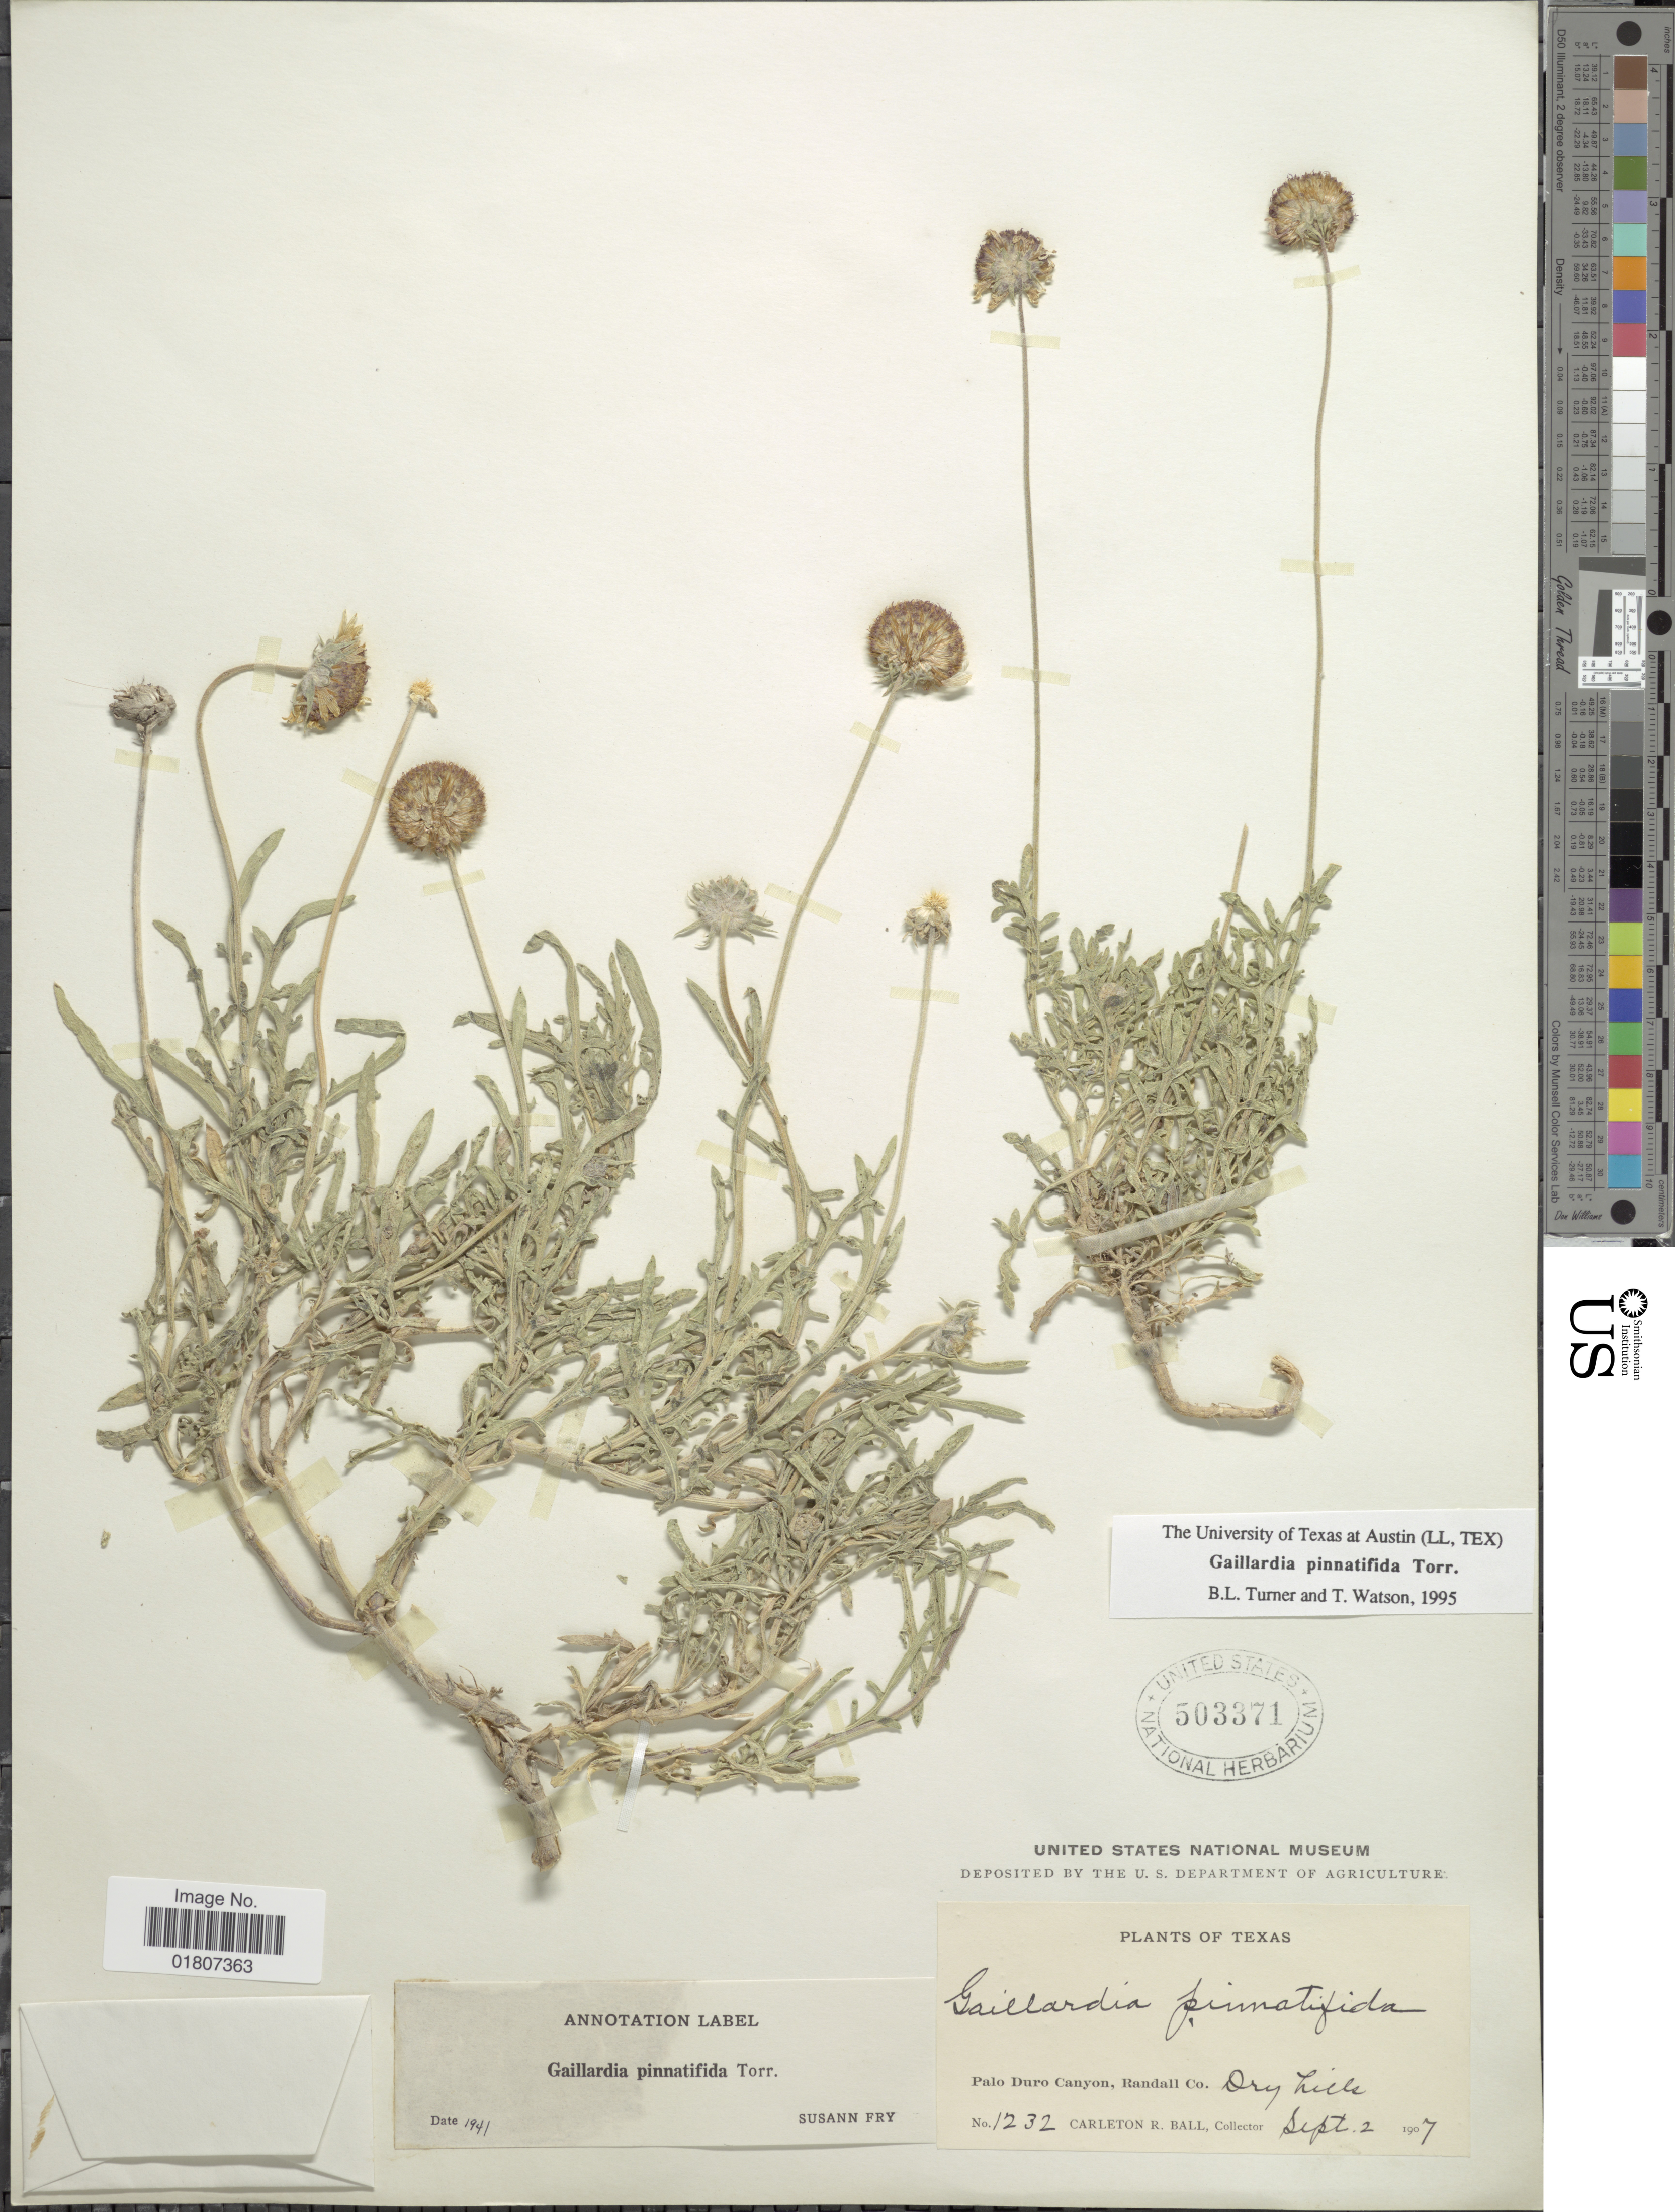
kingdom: Plantae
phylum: Tracheophyta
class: Magnoliopsida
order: Asterales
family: Asteraceae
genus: Gaillardia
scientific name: Gaillardia pinnatifida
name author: Torr.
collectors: C. R. Ball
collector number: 1232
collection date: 1907-09-02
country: United States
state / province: Texas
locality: Palo Duro Canyon, Randall Co.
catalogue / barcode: US 503371